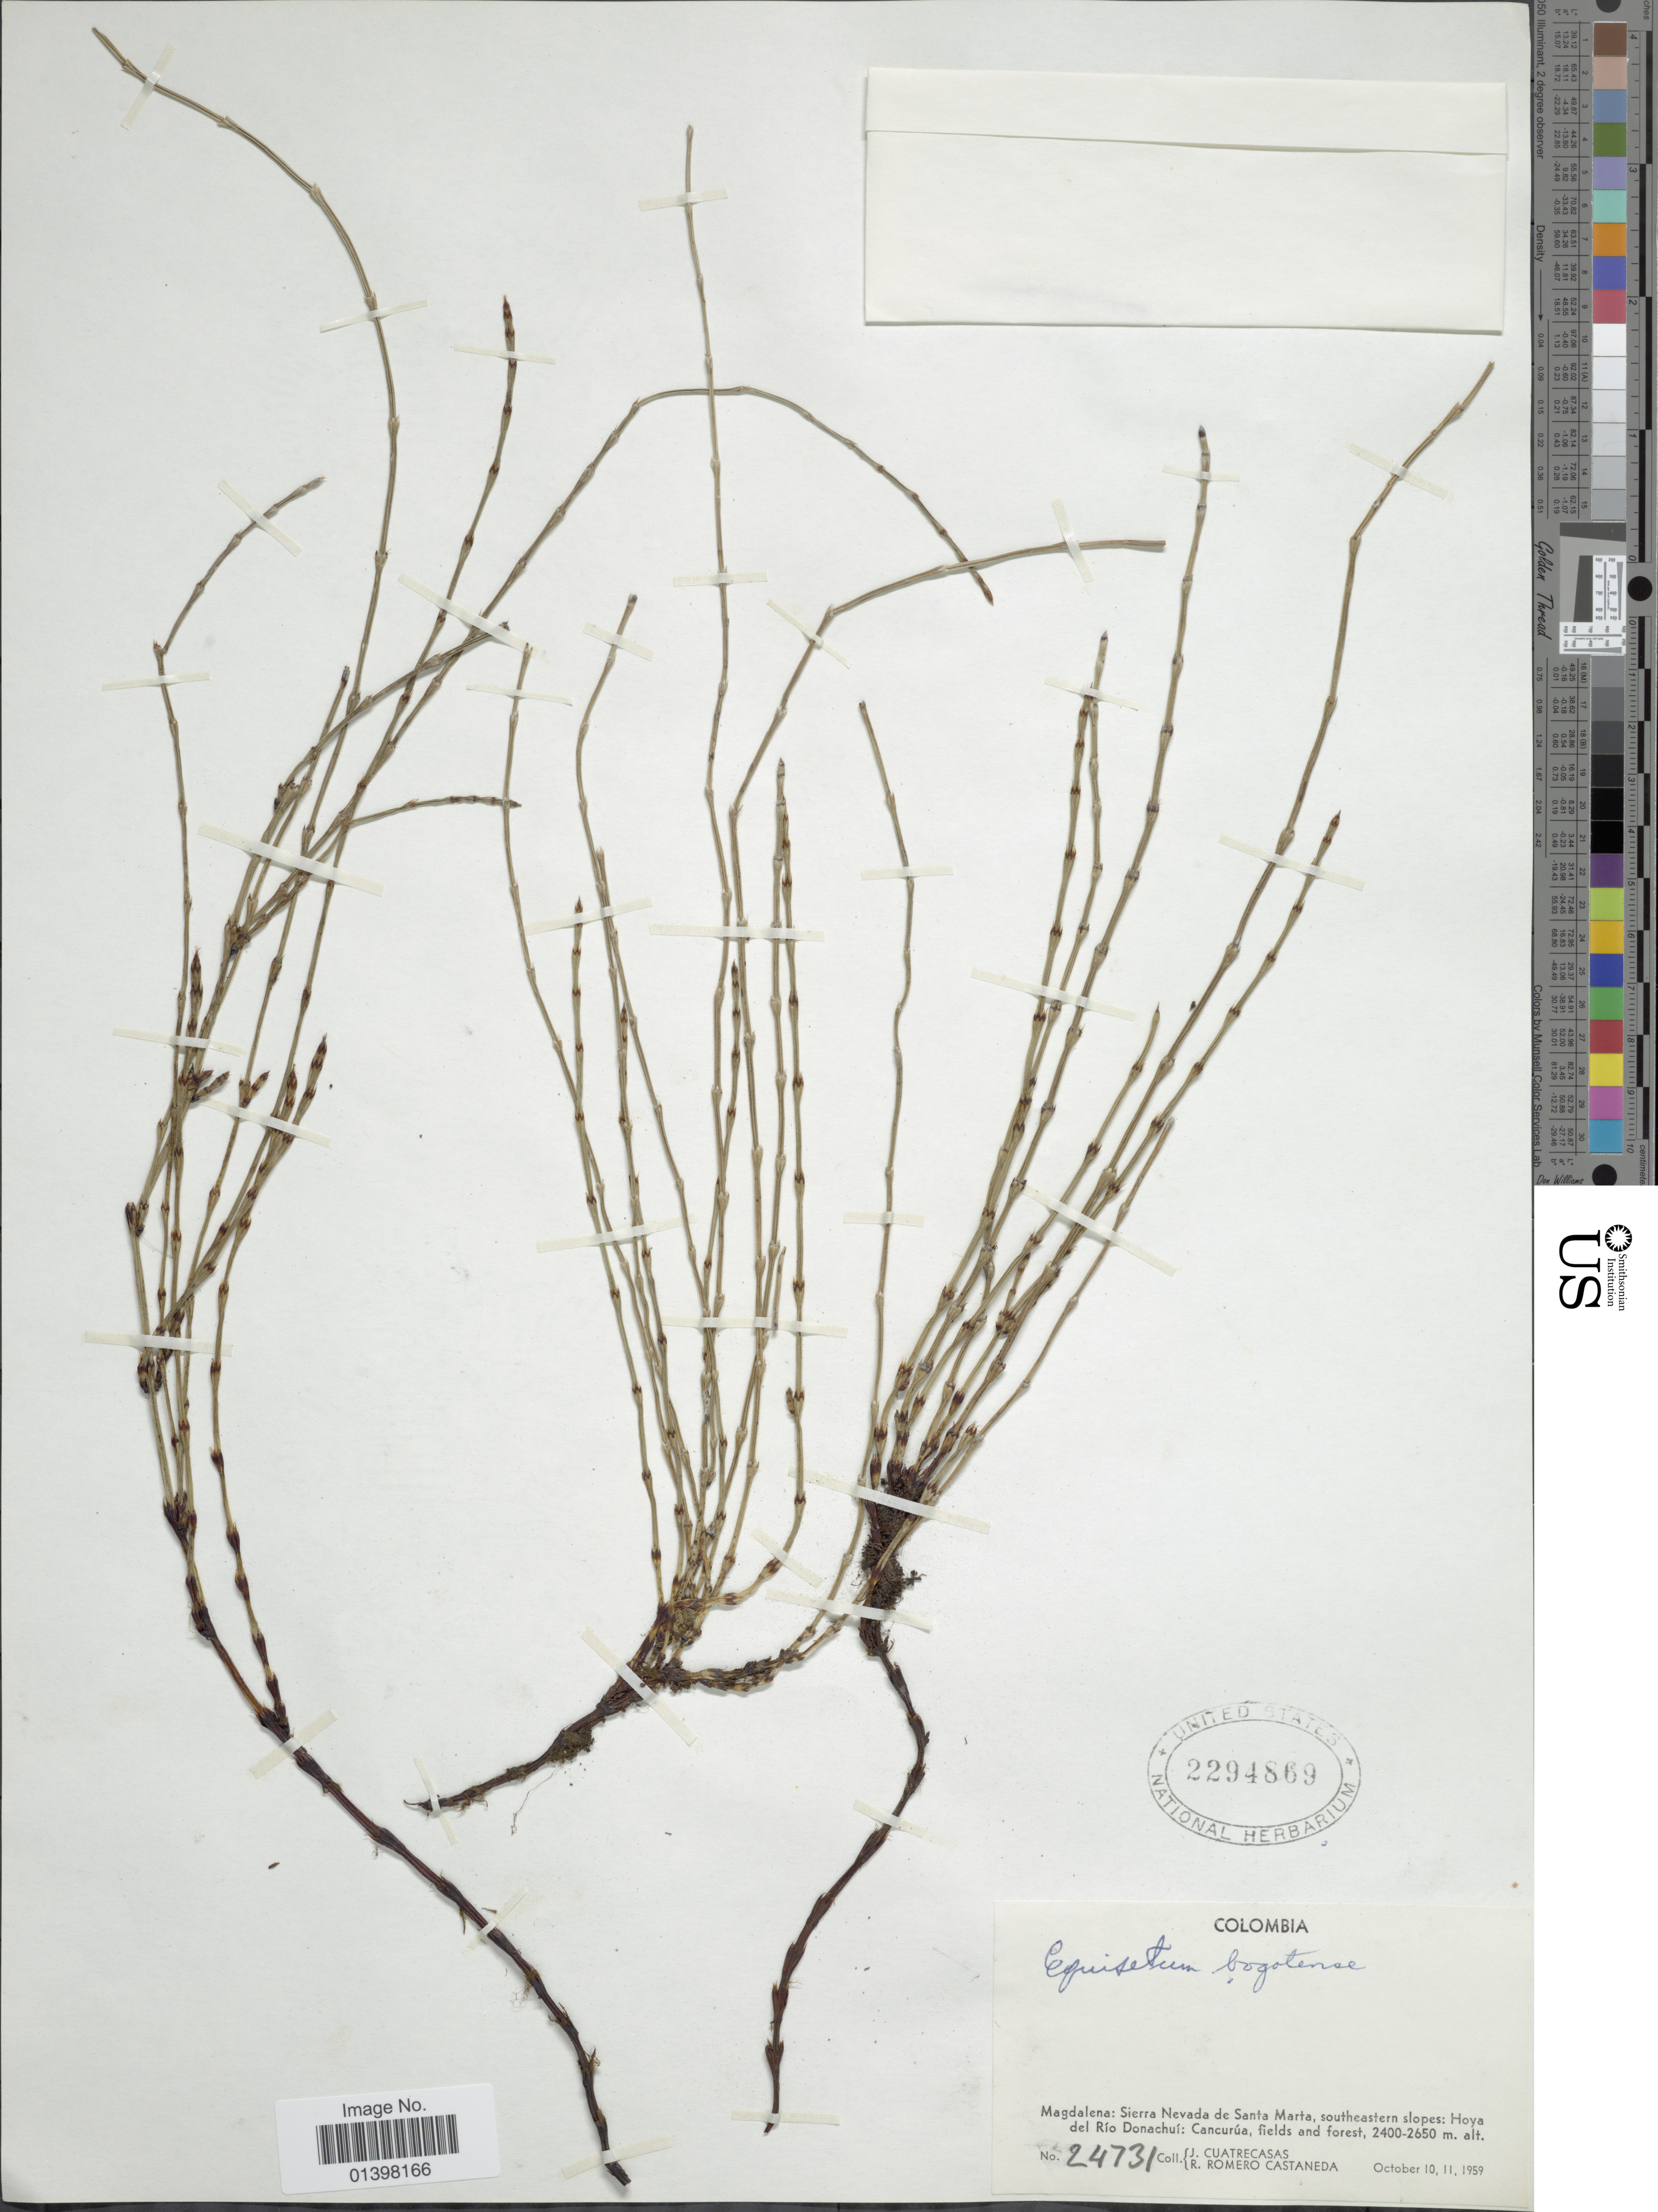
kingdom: Plantae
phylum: Tracheophyta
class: Polypodiopsida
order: Equisetales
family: Equisetaceae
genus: Equisetum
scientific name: Equisetum bogotense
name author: Kunth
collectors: J. Cuatrecasas & R. Romero Castañeda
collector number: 24731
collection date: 1959-10-10/1959-10-11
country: Colombia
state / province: Magdalena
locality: Sierra Nevada de Santa Marta, southeastern slopes: Hoya del Río Donachuí: Cancurúa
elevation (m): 2400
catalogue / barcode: US 2294869